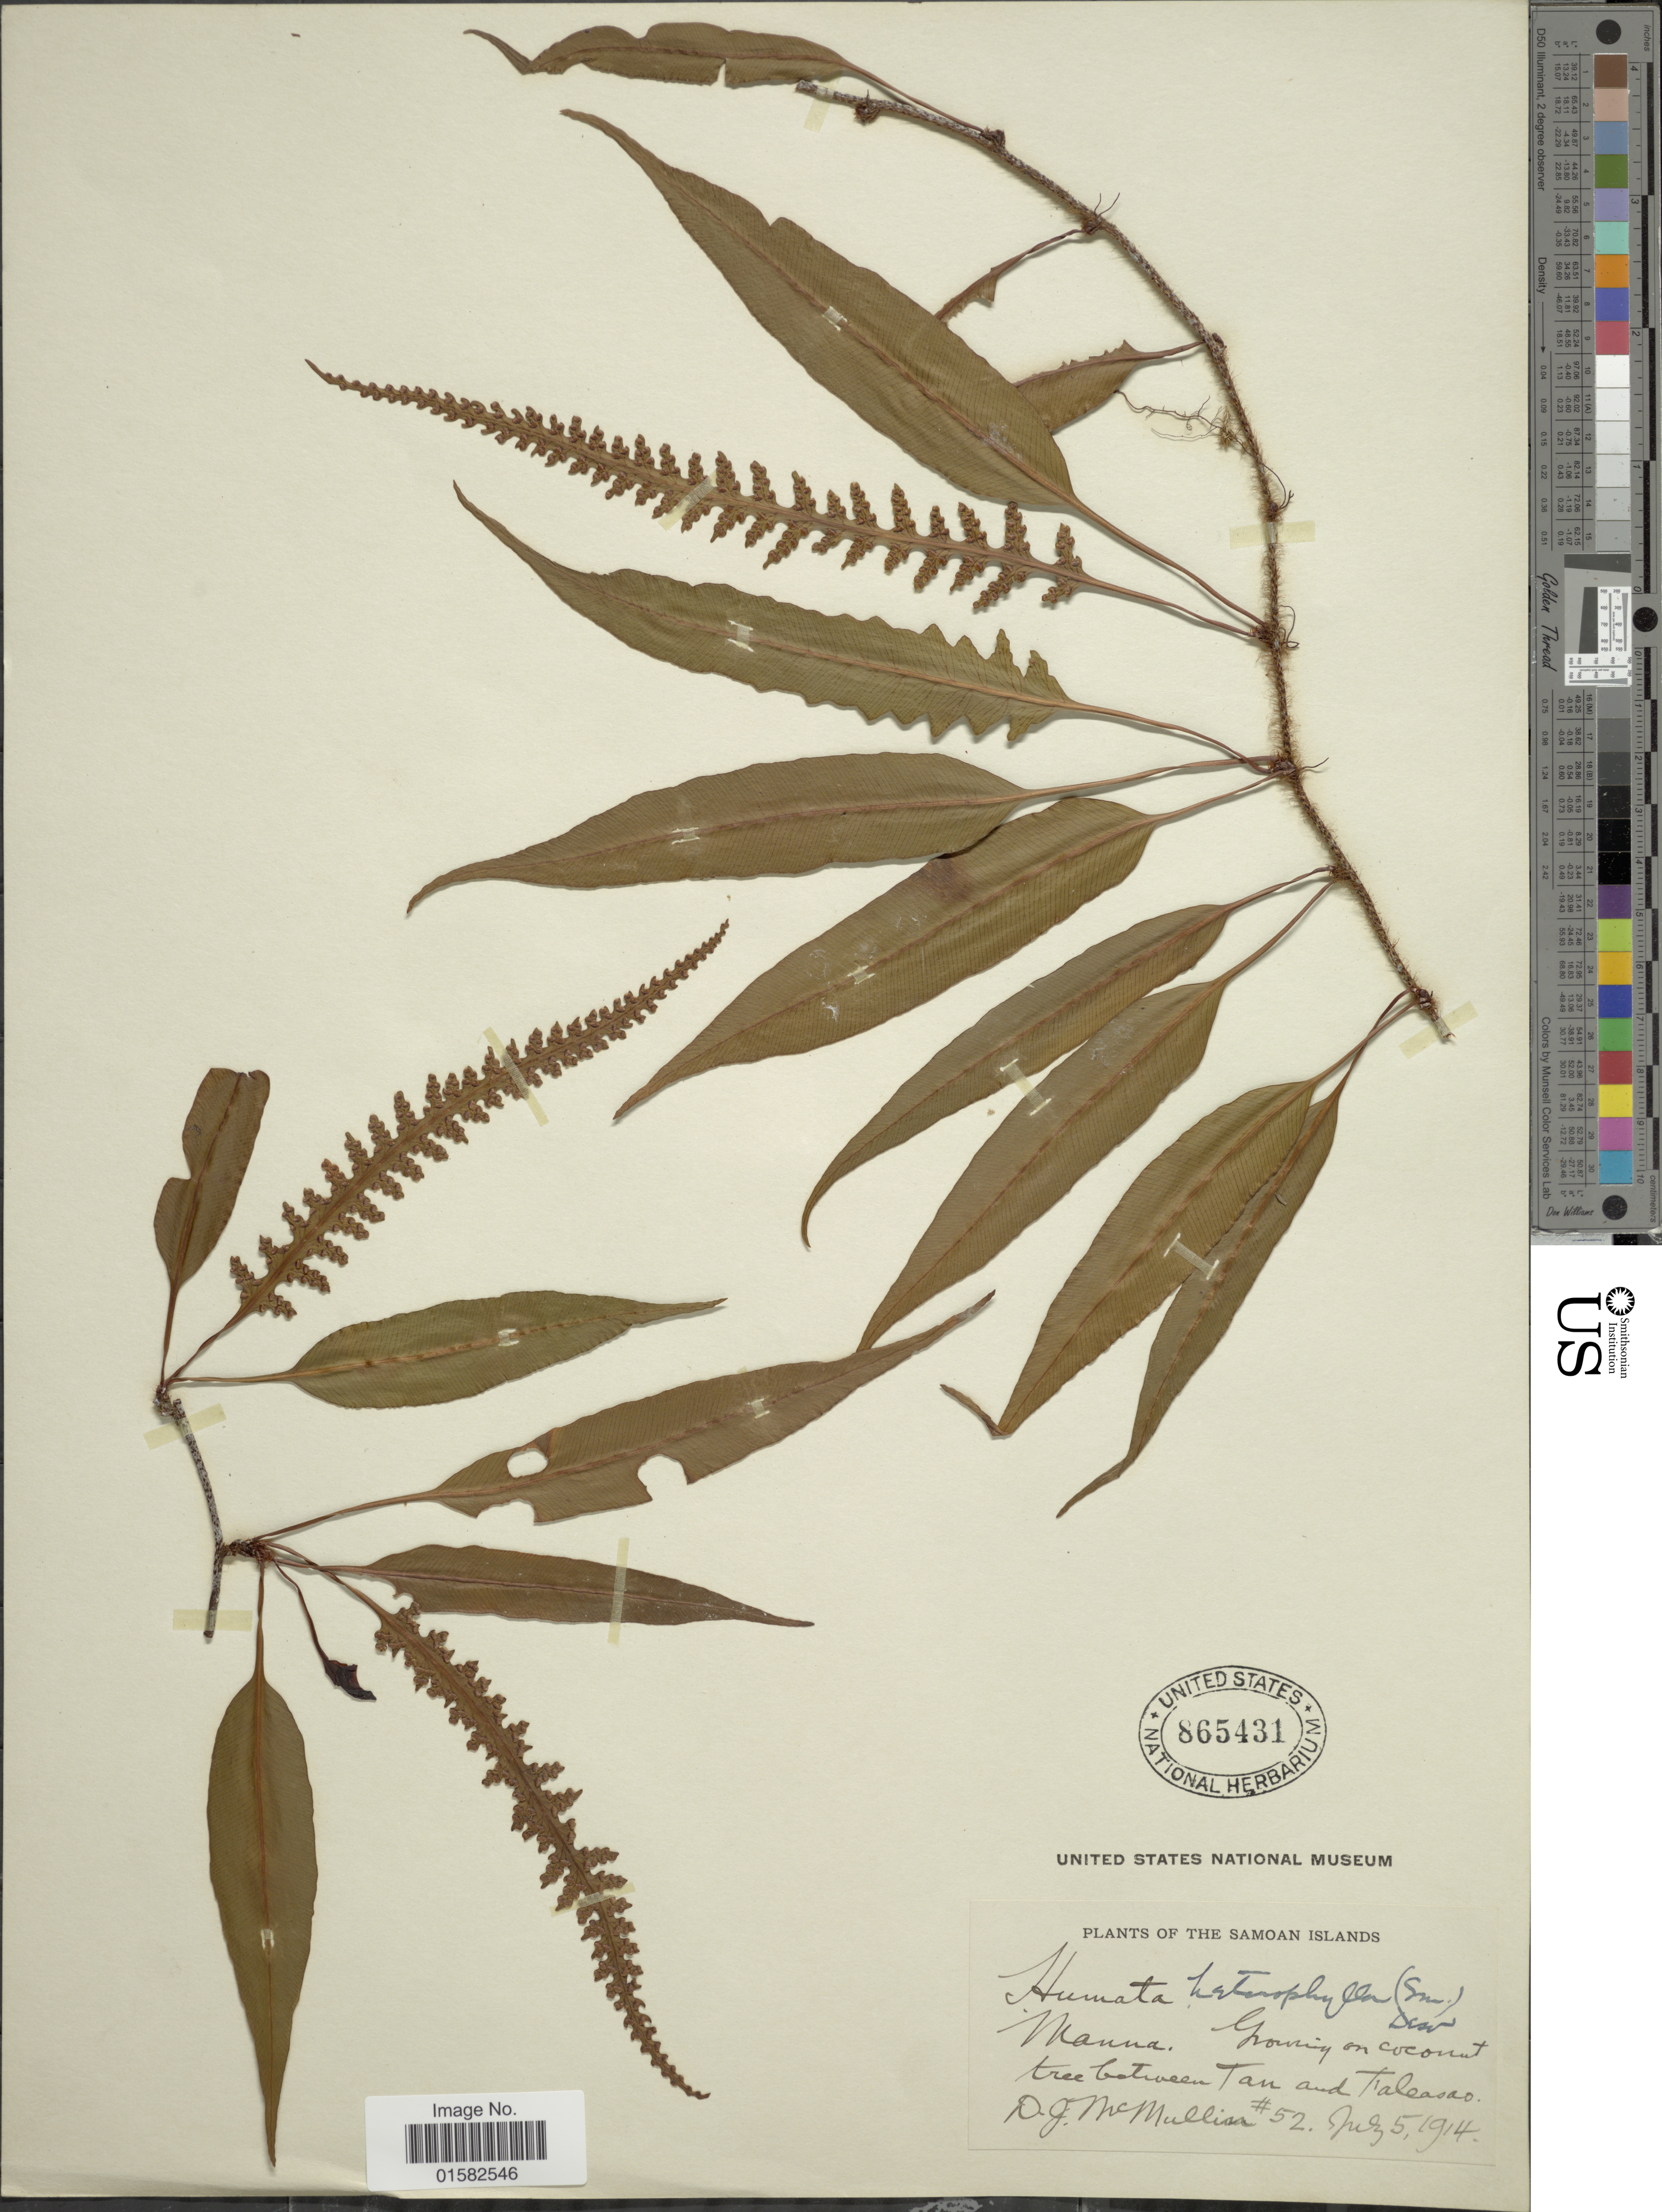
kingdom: Plantae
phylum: Tracheophyta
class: Polypodiopsida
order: Polypodiales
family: Davalliaceae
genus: Humata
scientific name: Humata heterophylla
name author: (Sm.) Desv.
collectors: D. McMullin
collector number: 52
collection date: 1914-07-05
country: American Samoa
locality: The Samoan island, Manna, Growing on coconut tree between Tan and Faleasao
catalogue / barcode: US 865431